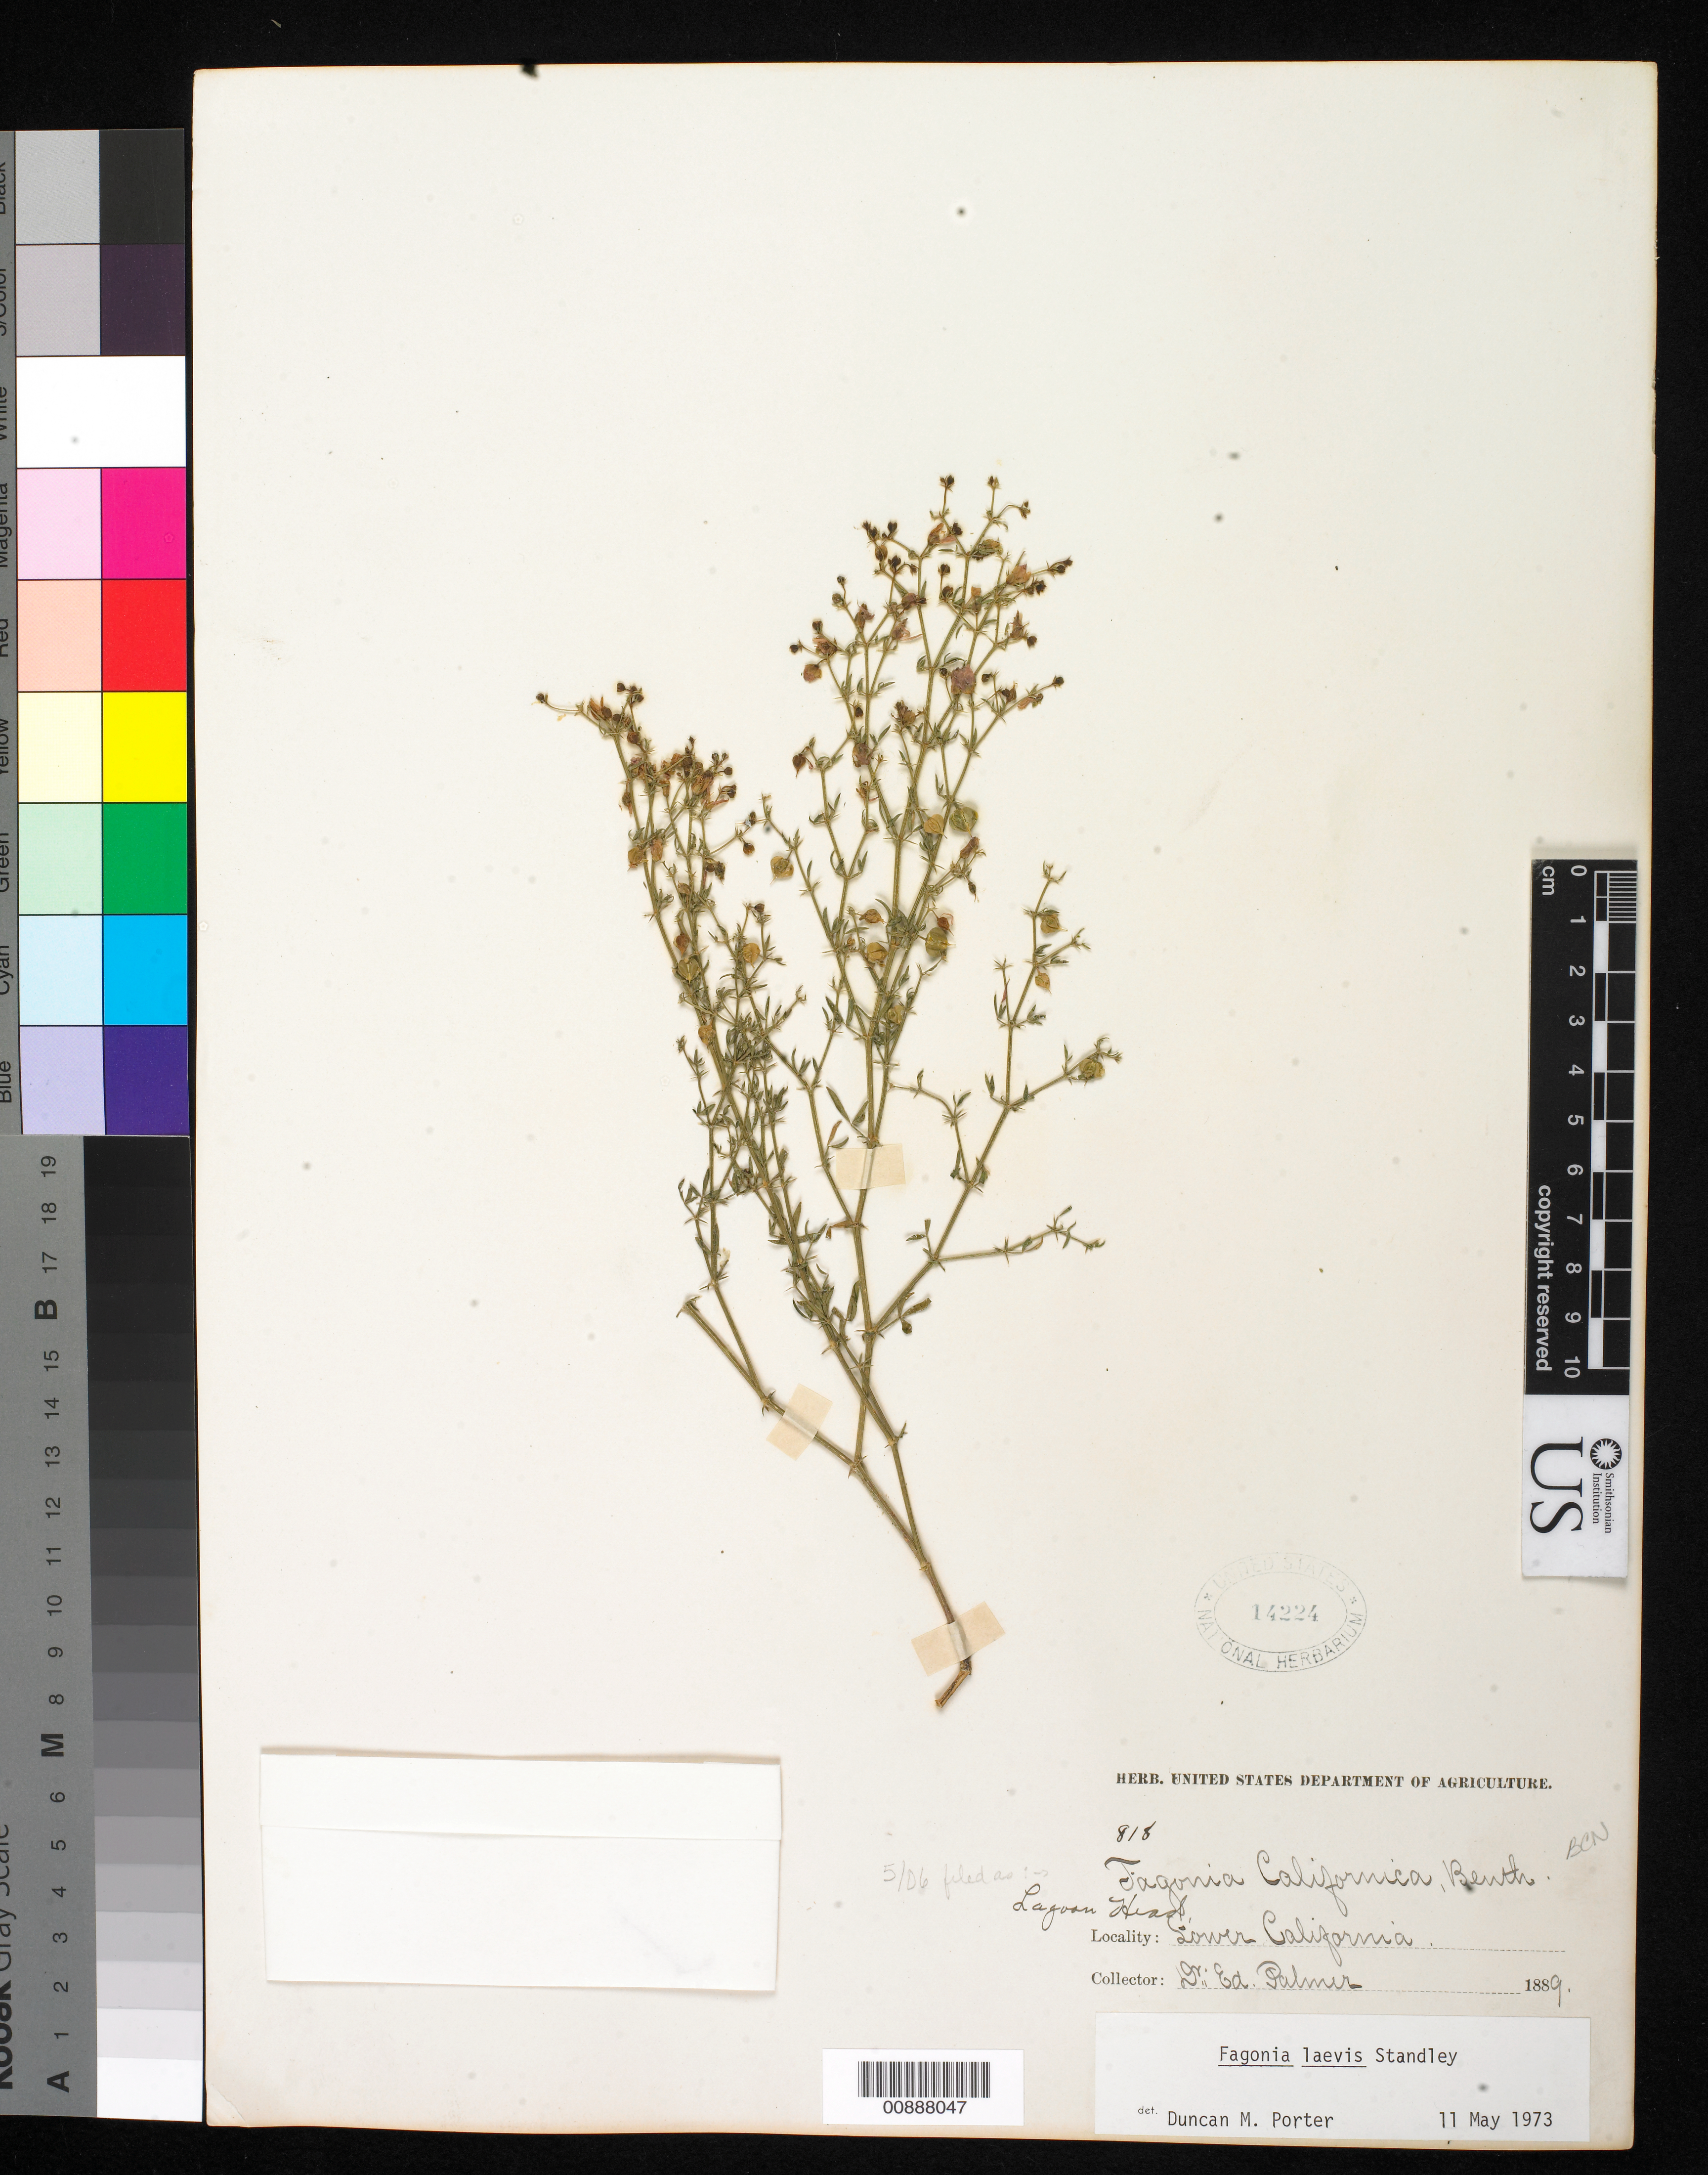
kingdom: Plantae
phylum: Tracheophyta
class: Magnoliopsida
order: Zygophyllales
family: Zygophyllaceae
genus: Fagonia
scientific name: Fagonia californica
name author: Benth.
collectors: E. Palmer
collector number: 818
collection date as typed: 1889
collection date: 1889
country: Mexico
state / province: Baja California Norte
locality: Lagoon Head, Baja California.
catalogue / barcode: US 14224